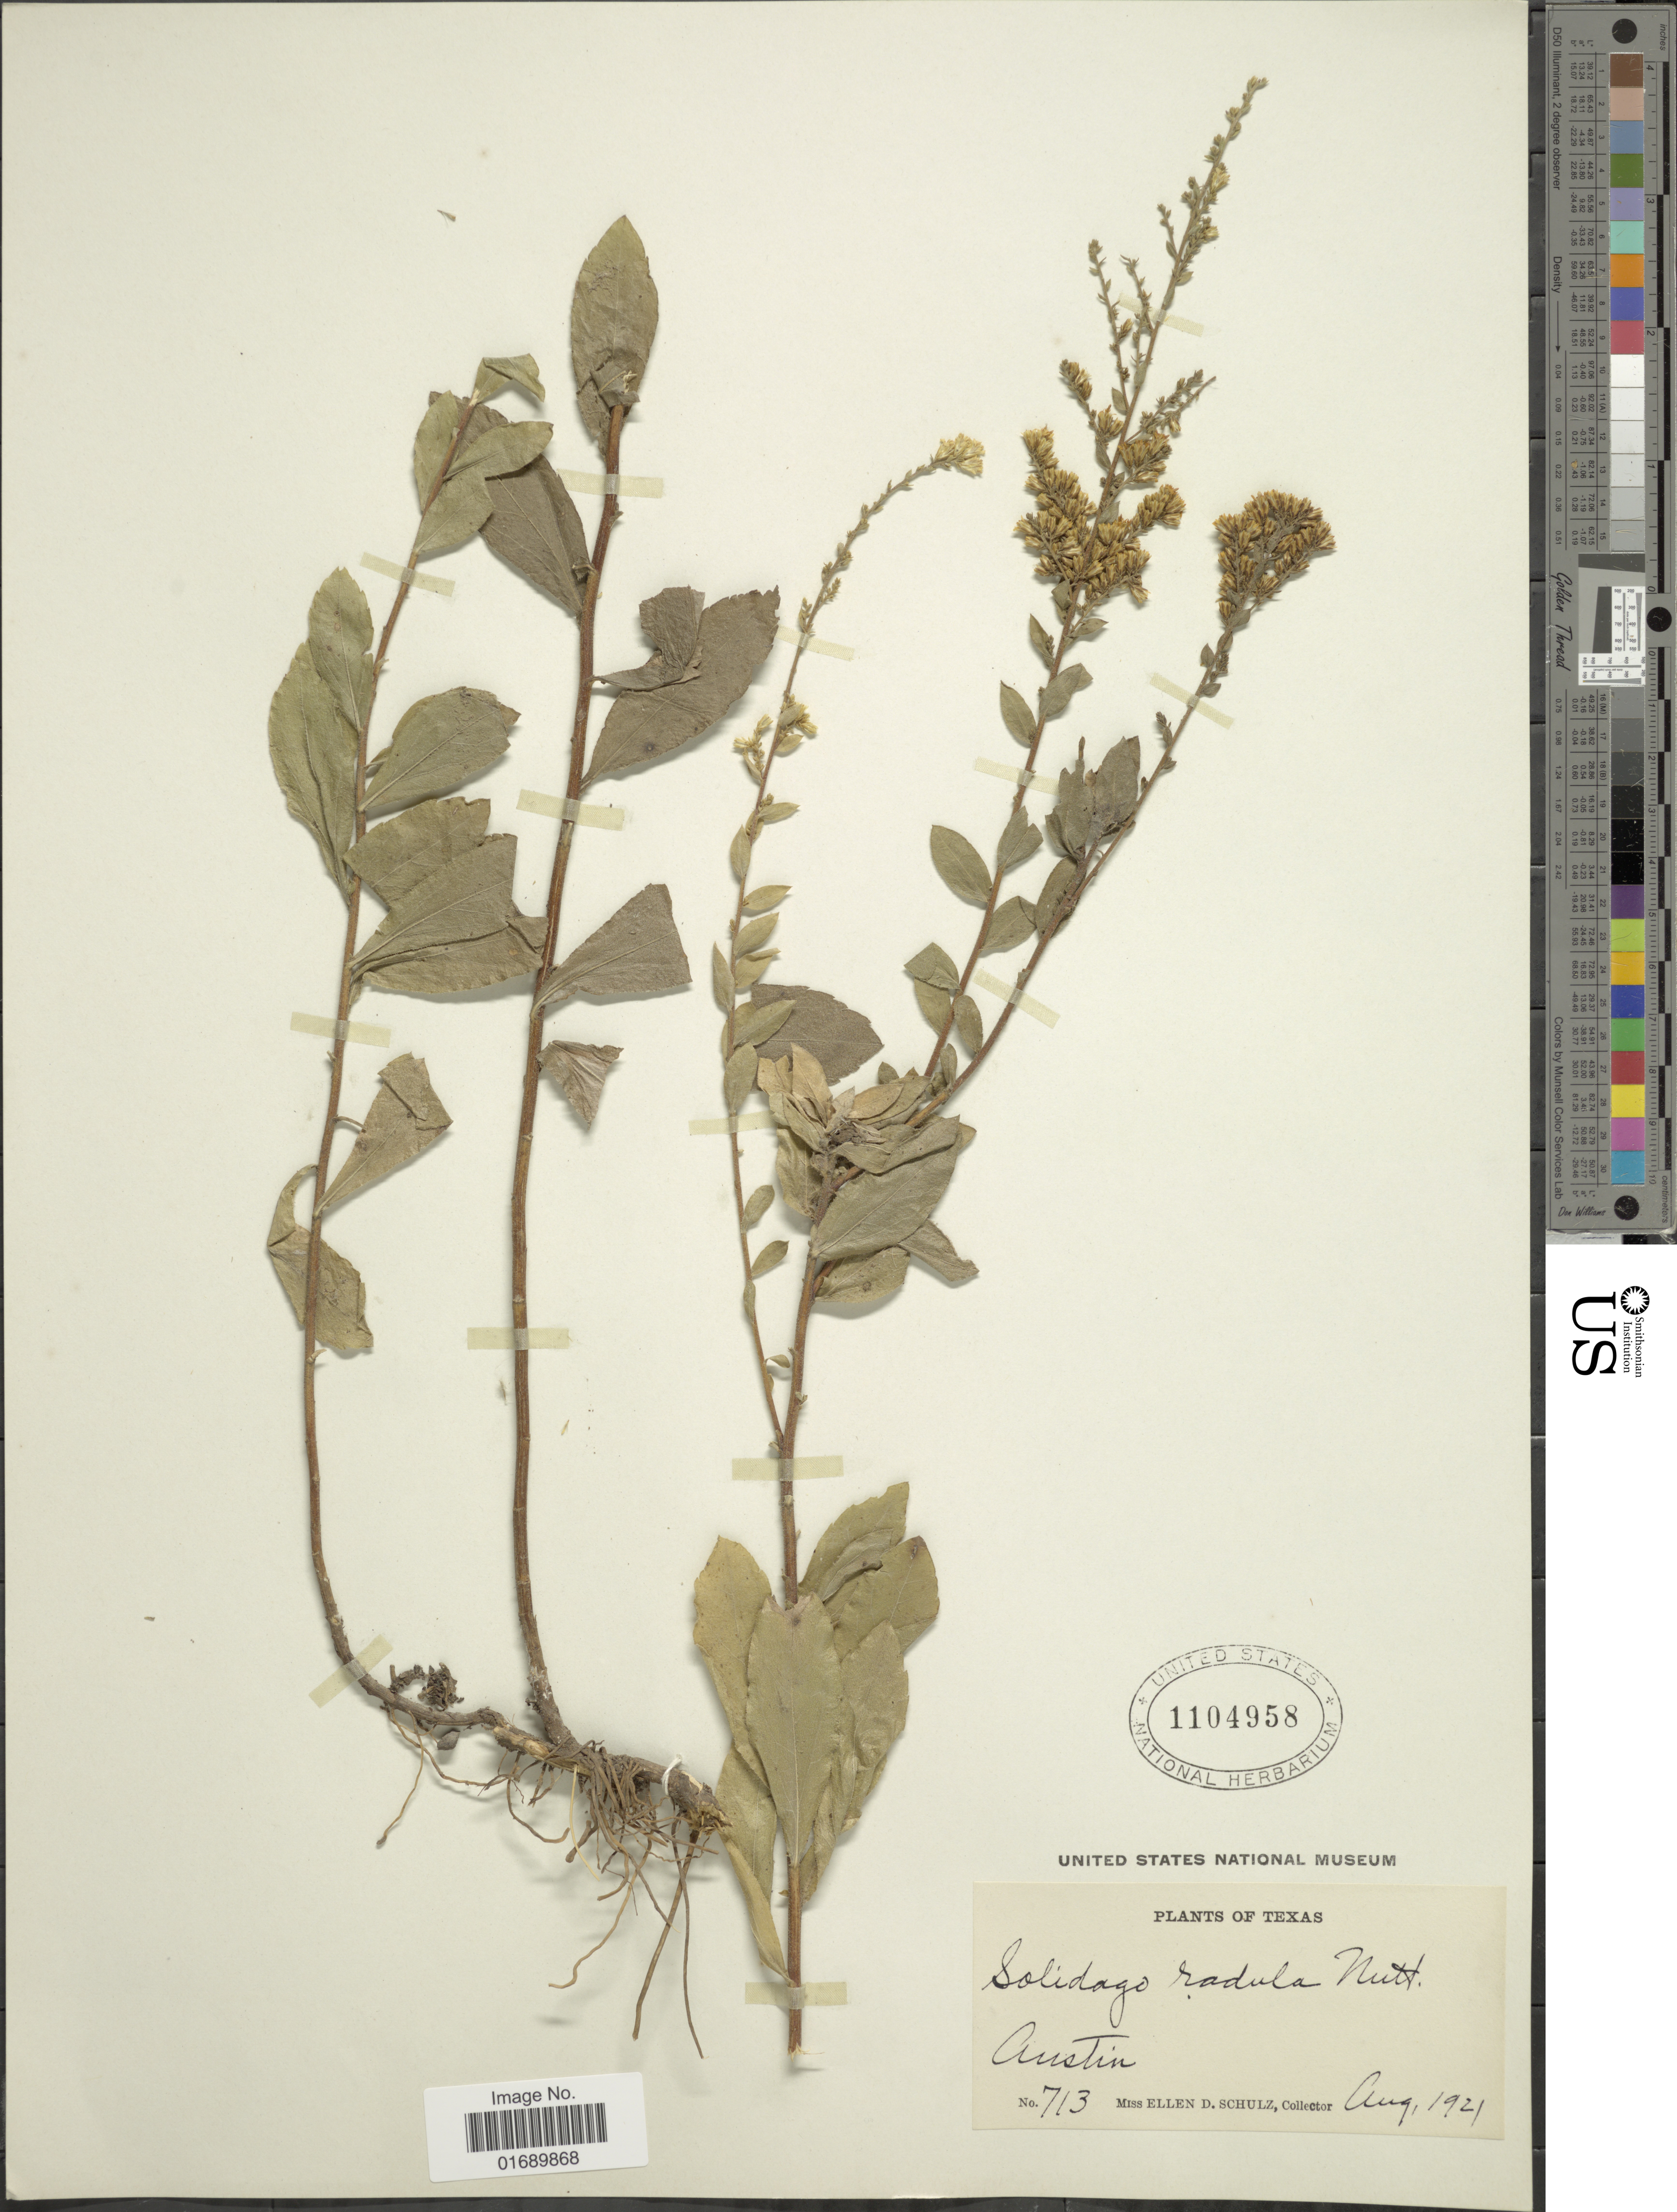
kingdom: Plantae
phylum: Tracheophyta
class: Magnoliopsida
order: Asterales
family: Asteraceae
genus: Solidago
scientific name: Solidago radula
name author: Nutt.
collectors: E. D. Schulz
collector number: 713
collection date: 1921-08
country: United States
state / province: Texas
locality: Austin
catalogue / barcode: US 1104958